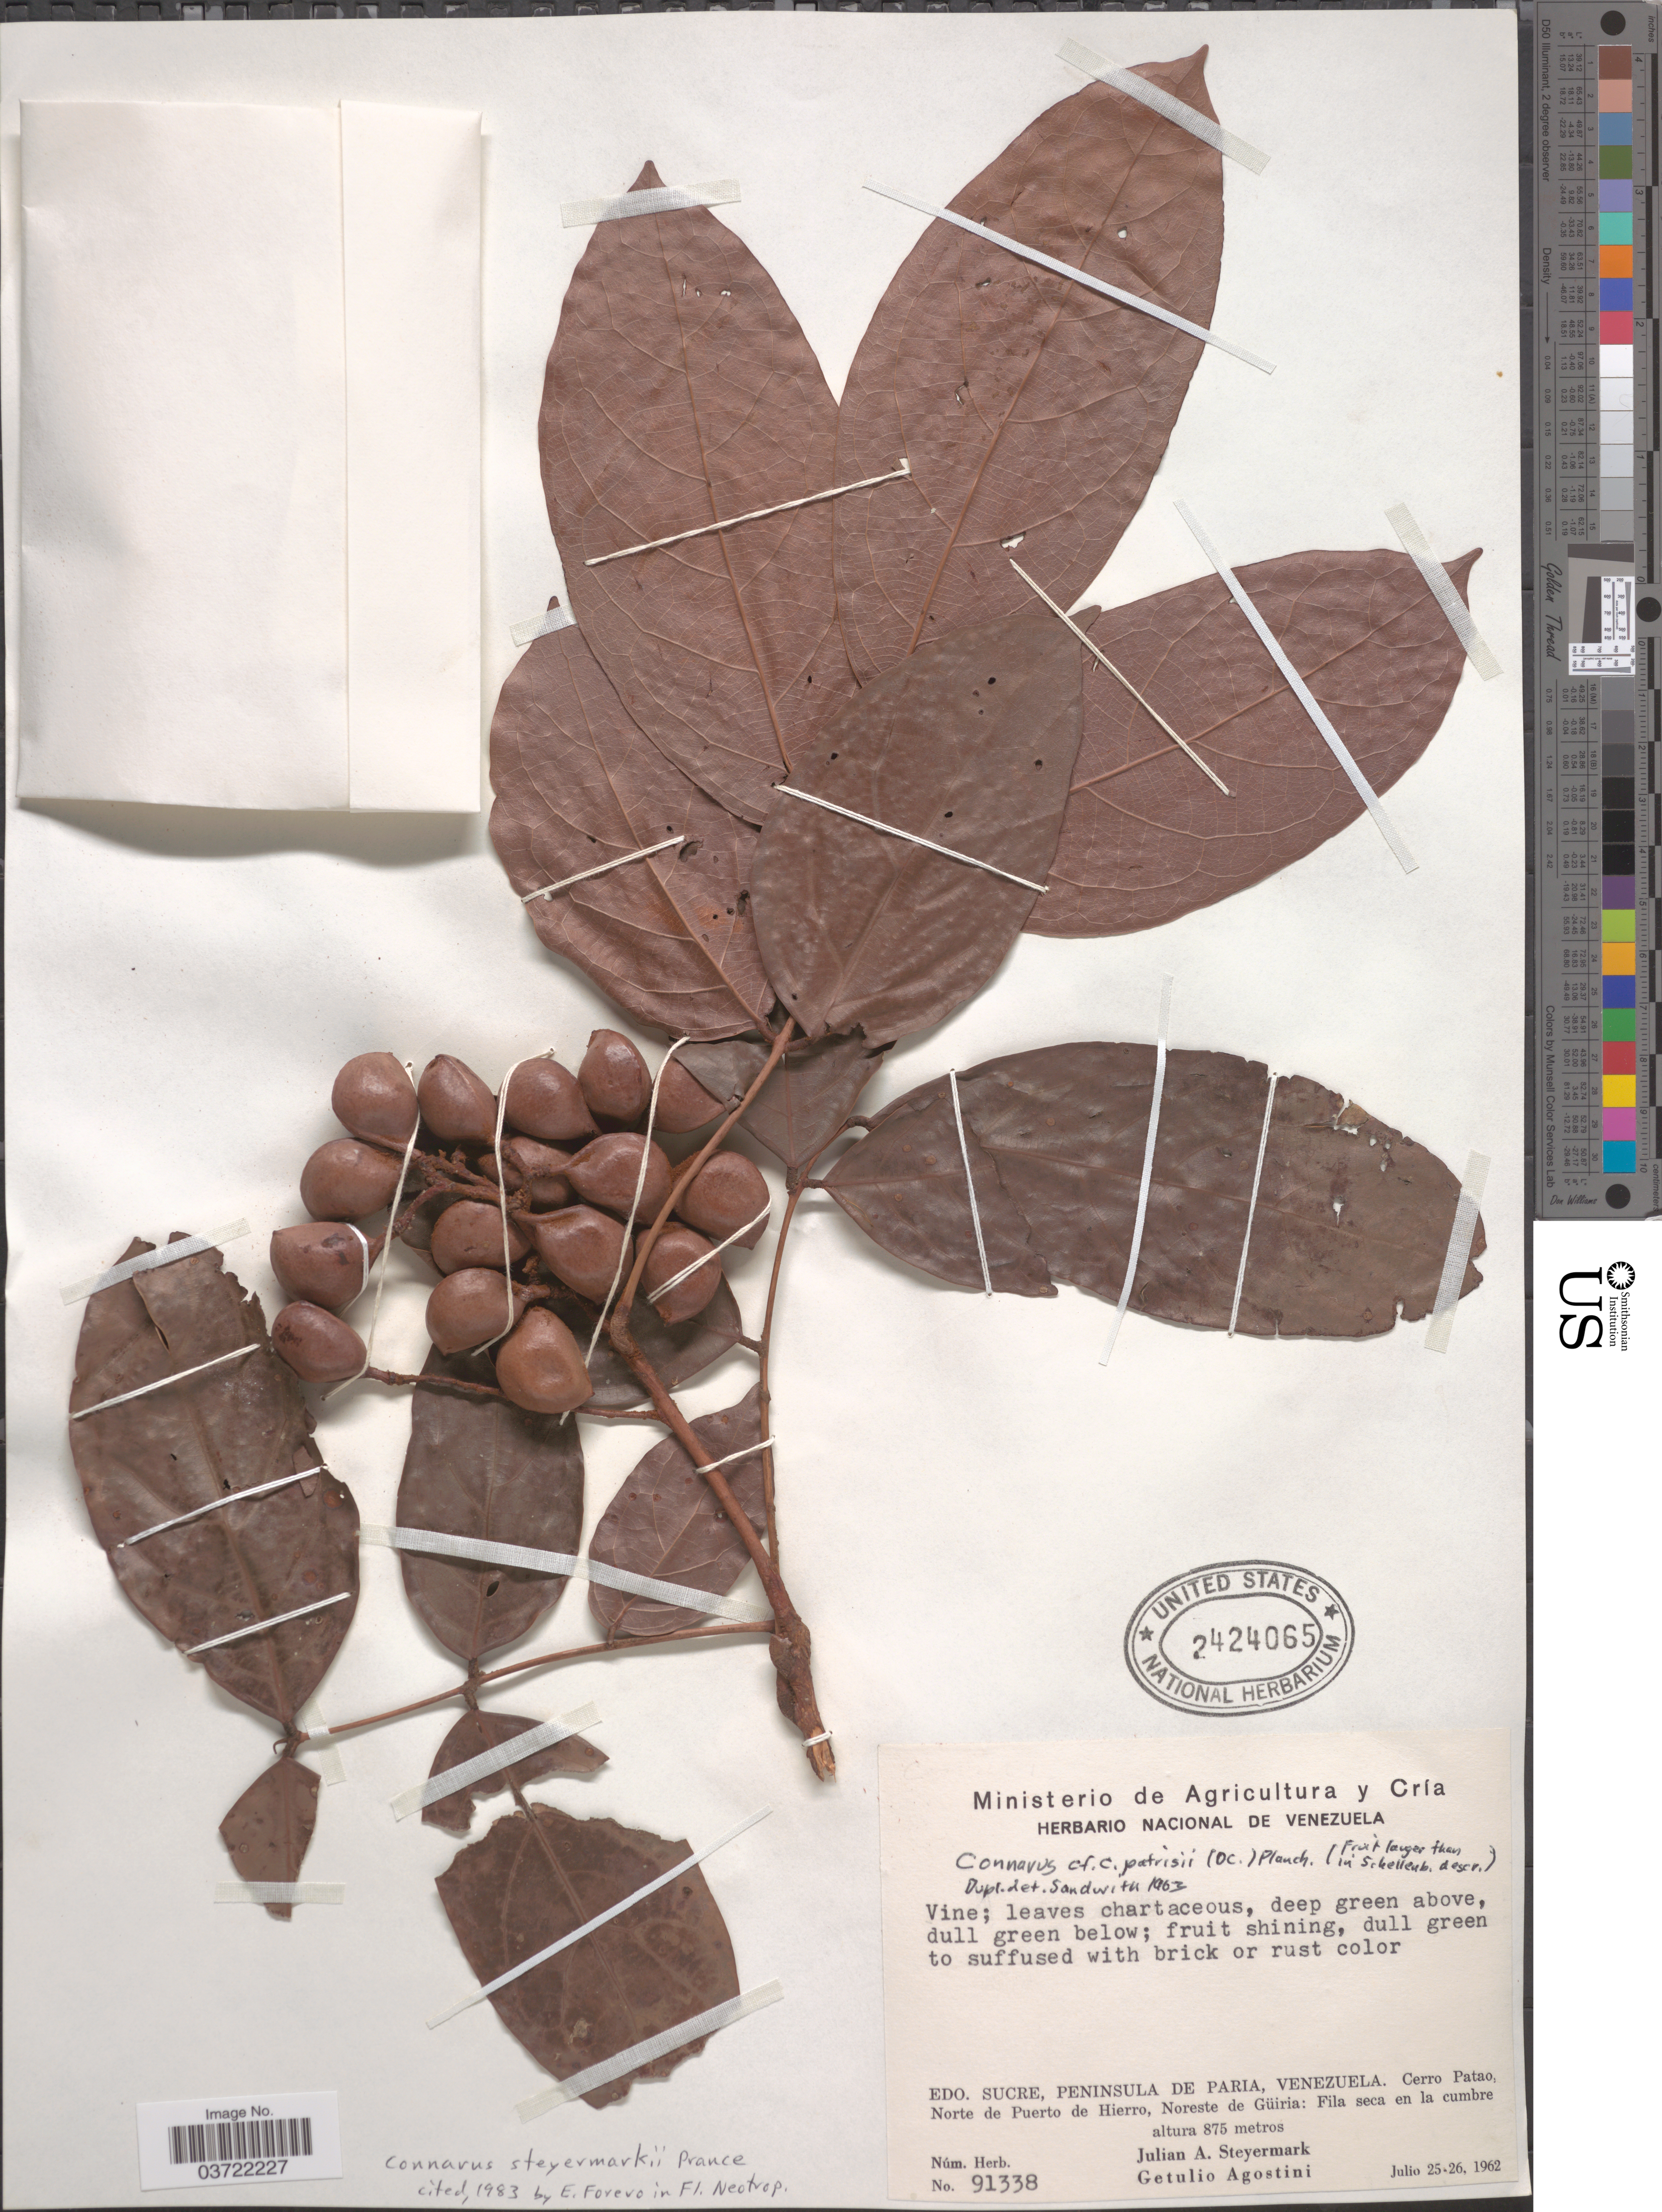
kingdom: Plantae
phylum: Tracheophyta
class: Magnoliopsida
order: Oxalidales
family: Connaraceae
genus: Connarus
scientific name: Connarus steyermarkii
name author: Prance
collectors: J. Steyermark & G. Agostini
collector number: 91338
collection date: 1962-07-25/1962-07-26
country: Venezuela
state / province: Sucre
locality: Peninsula de Paria. Cerro Patao, Norte de Puerto de Hierro, Noreste de Güiria.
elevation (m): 875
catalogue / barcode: US 2424065